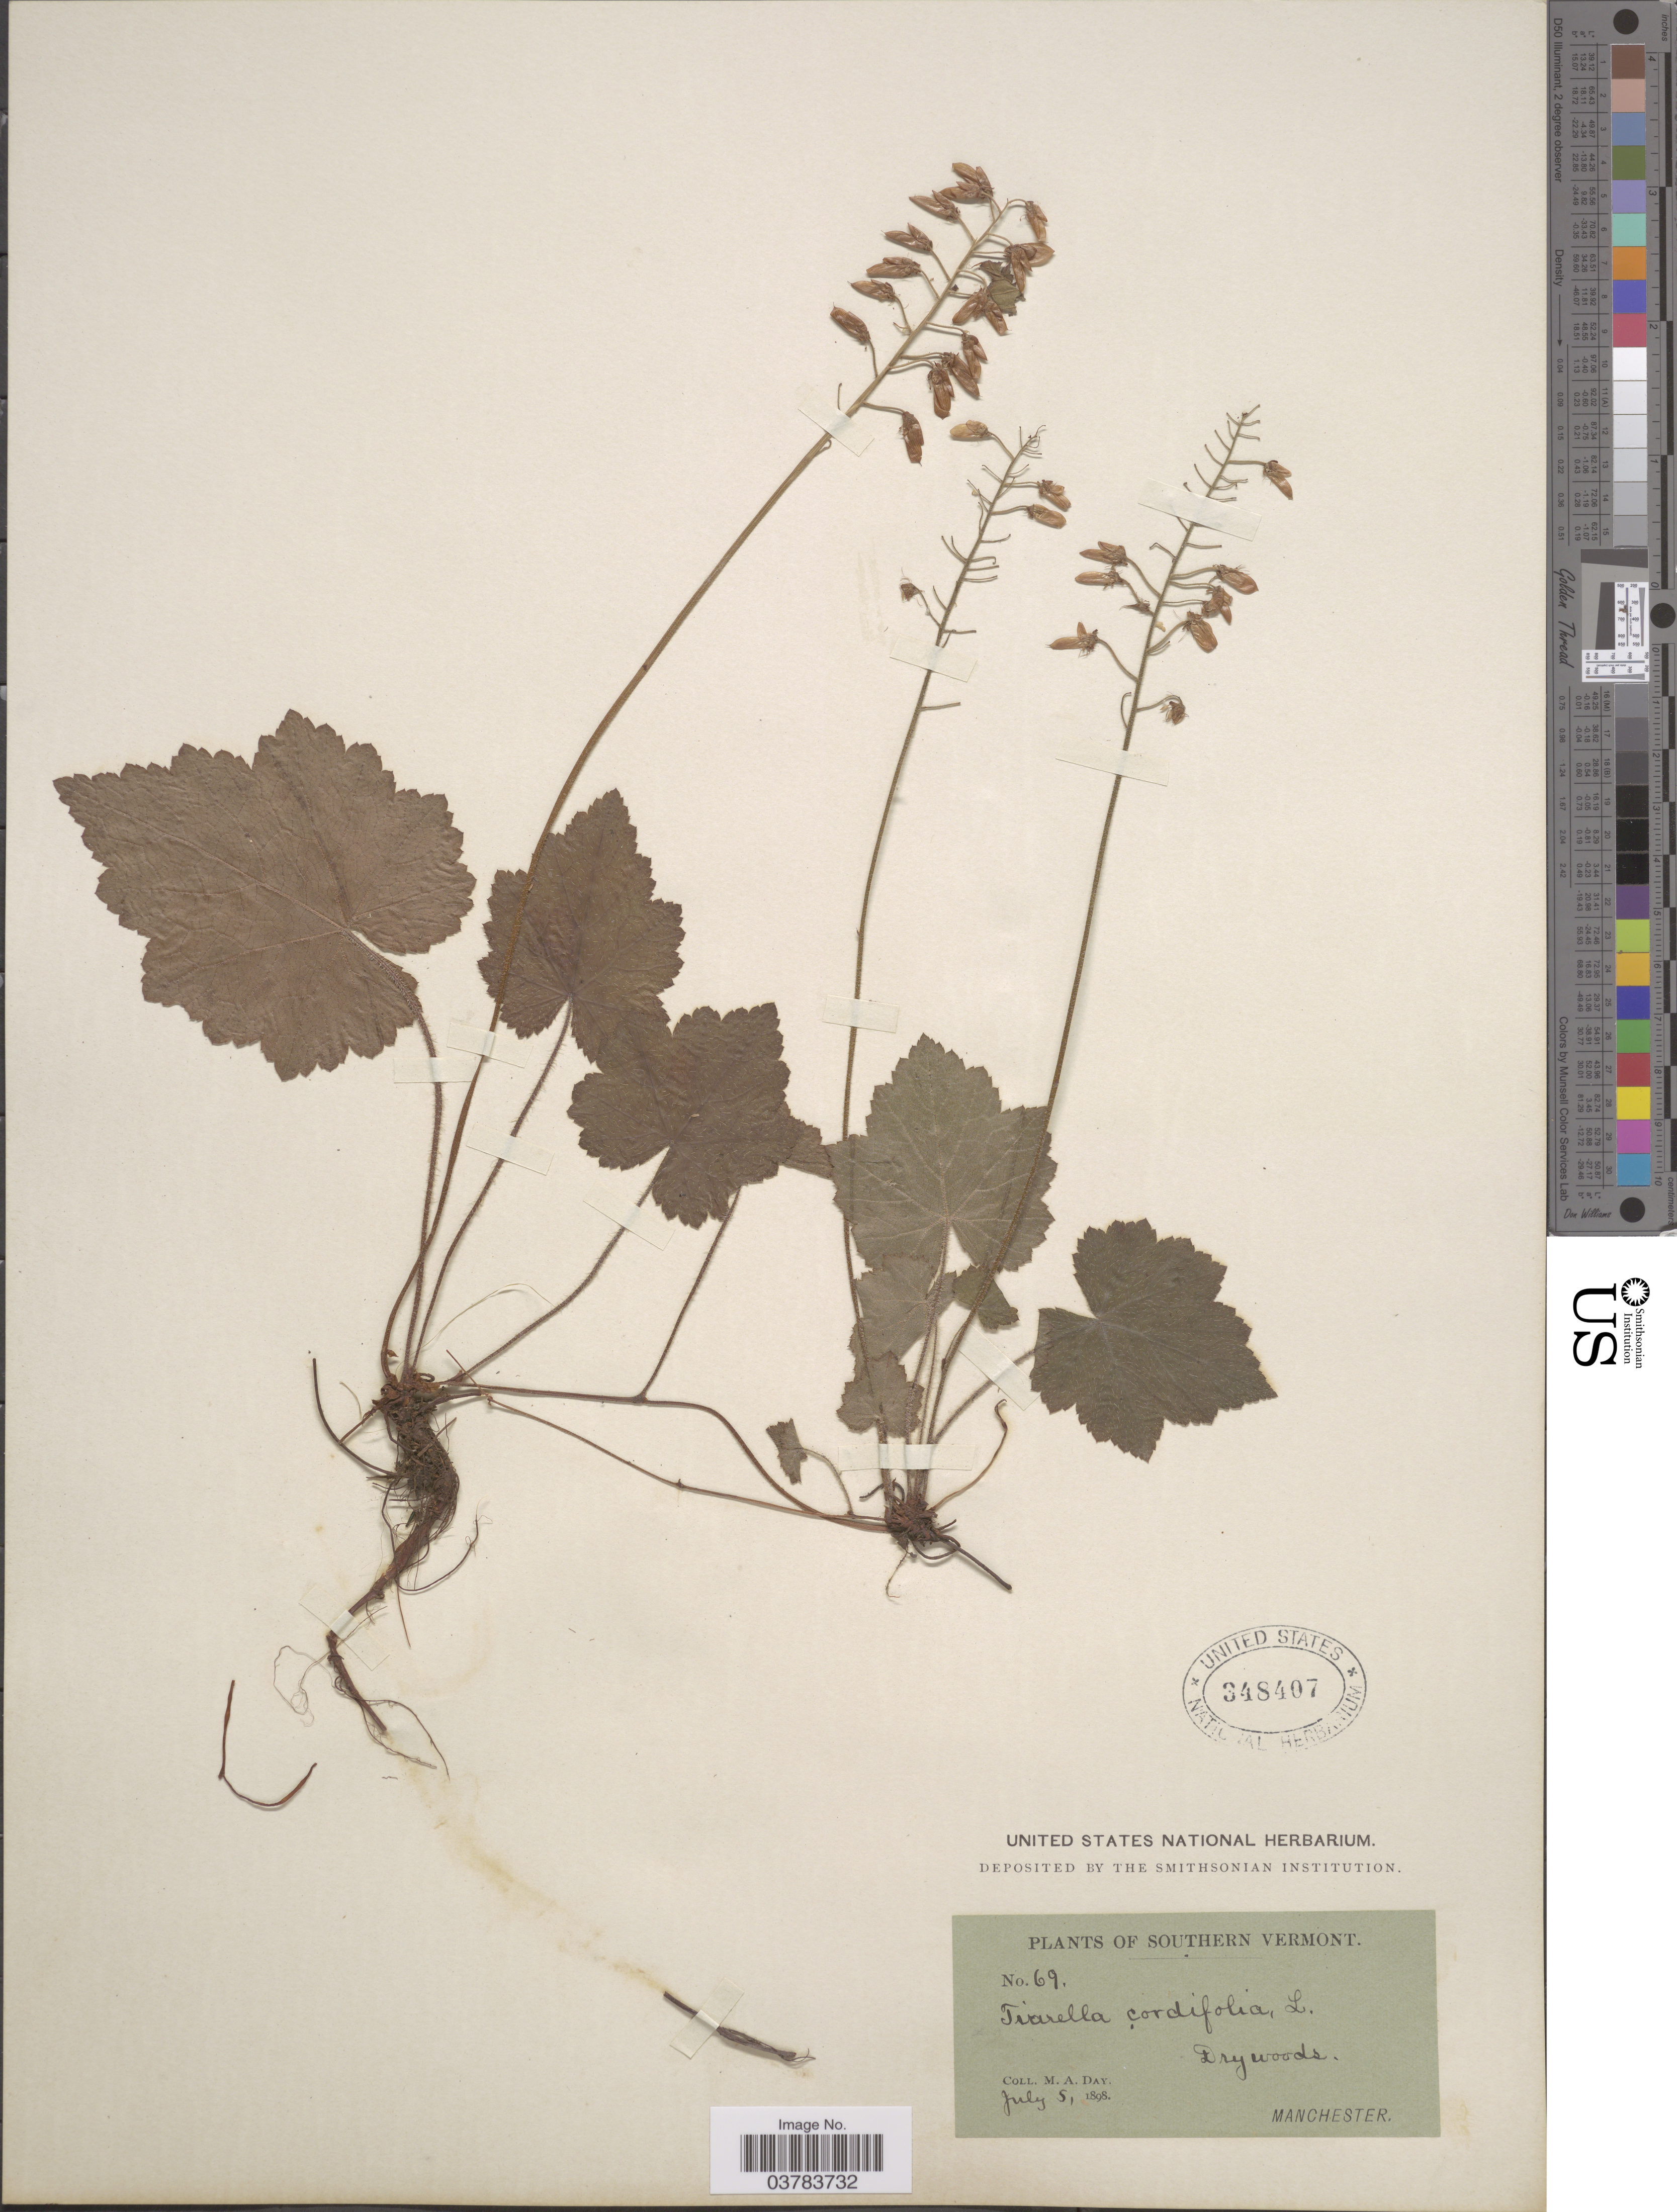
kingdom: Plantae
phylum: Tracheophyta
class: Magnoliopsida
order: Saxifragales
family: Saxifragaceae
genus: Tiarella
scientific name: Tiarella cordifolia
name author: L.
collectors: M. Day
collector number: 69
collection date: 1898-07-05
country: United States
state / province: Vermont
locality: Southern Vermont. Manchester.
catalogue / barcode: US 348407